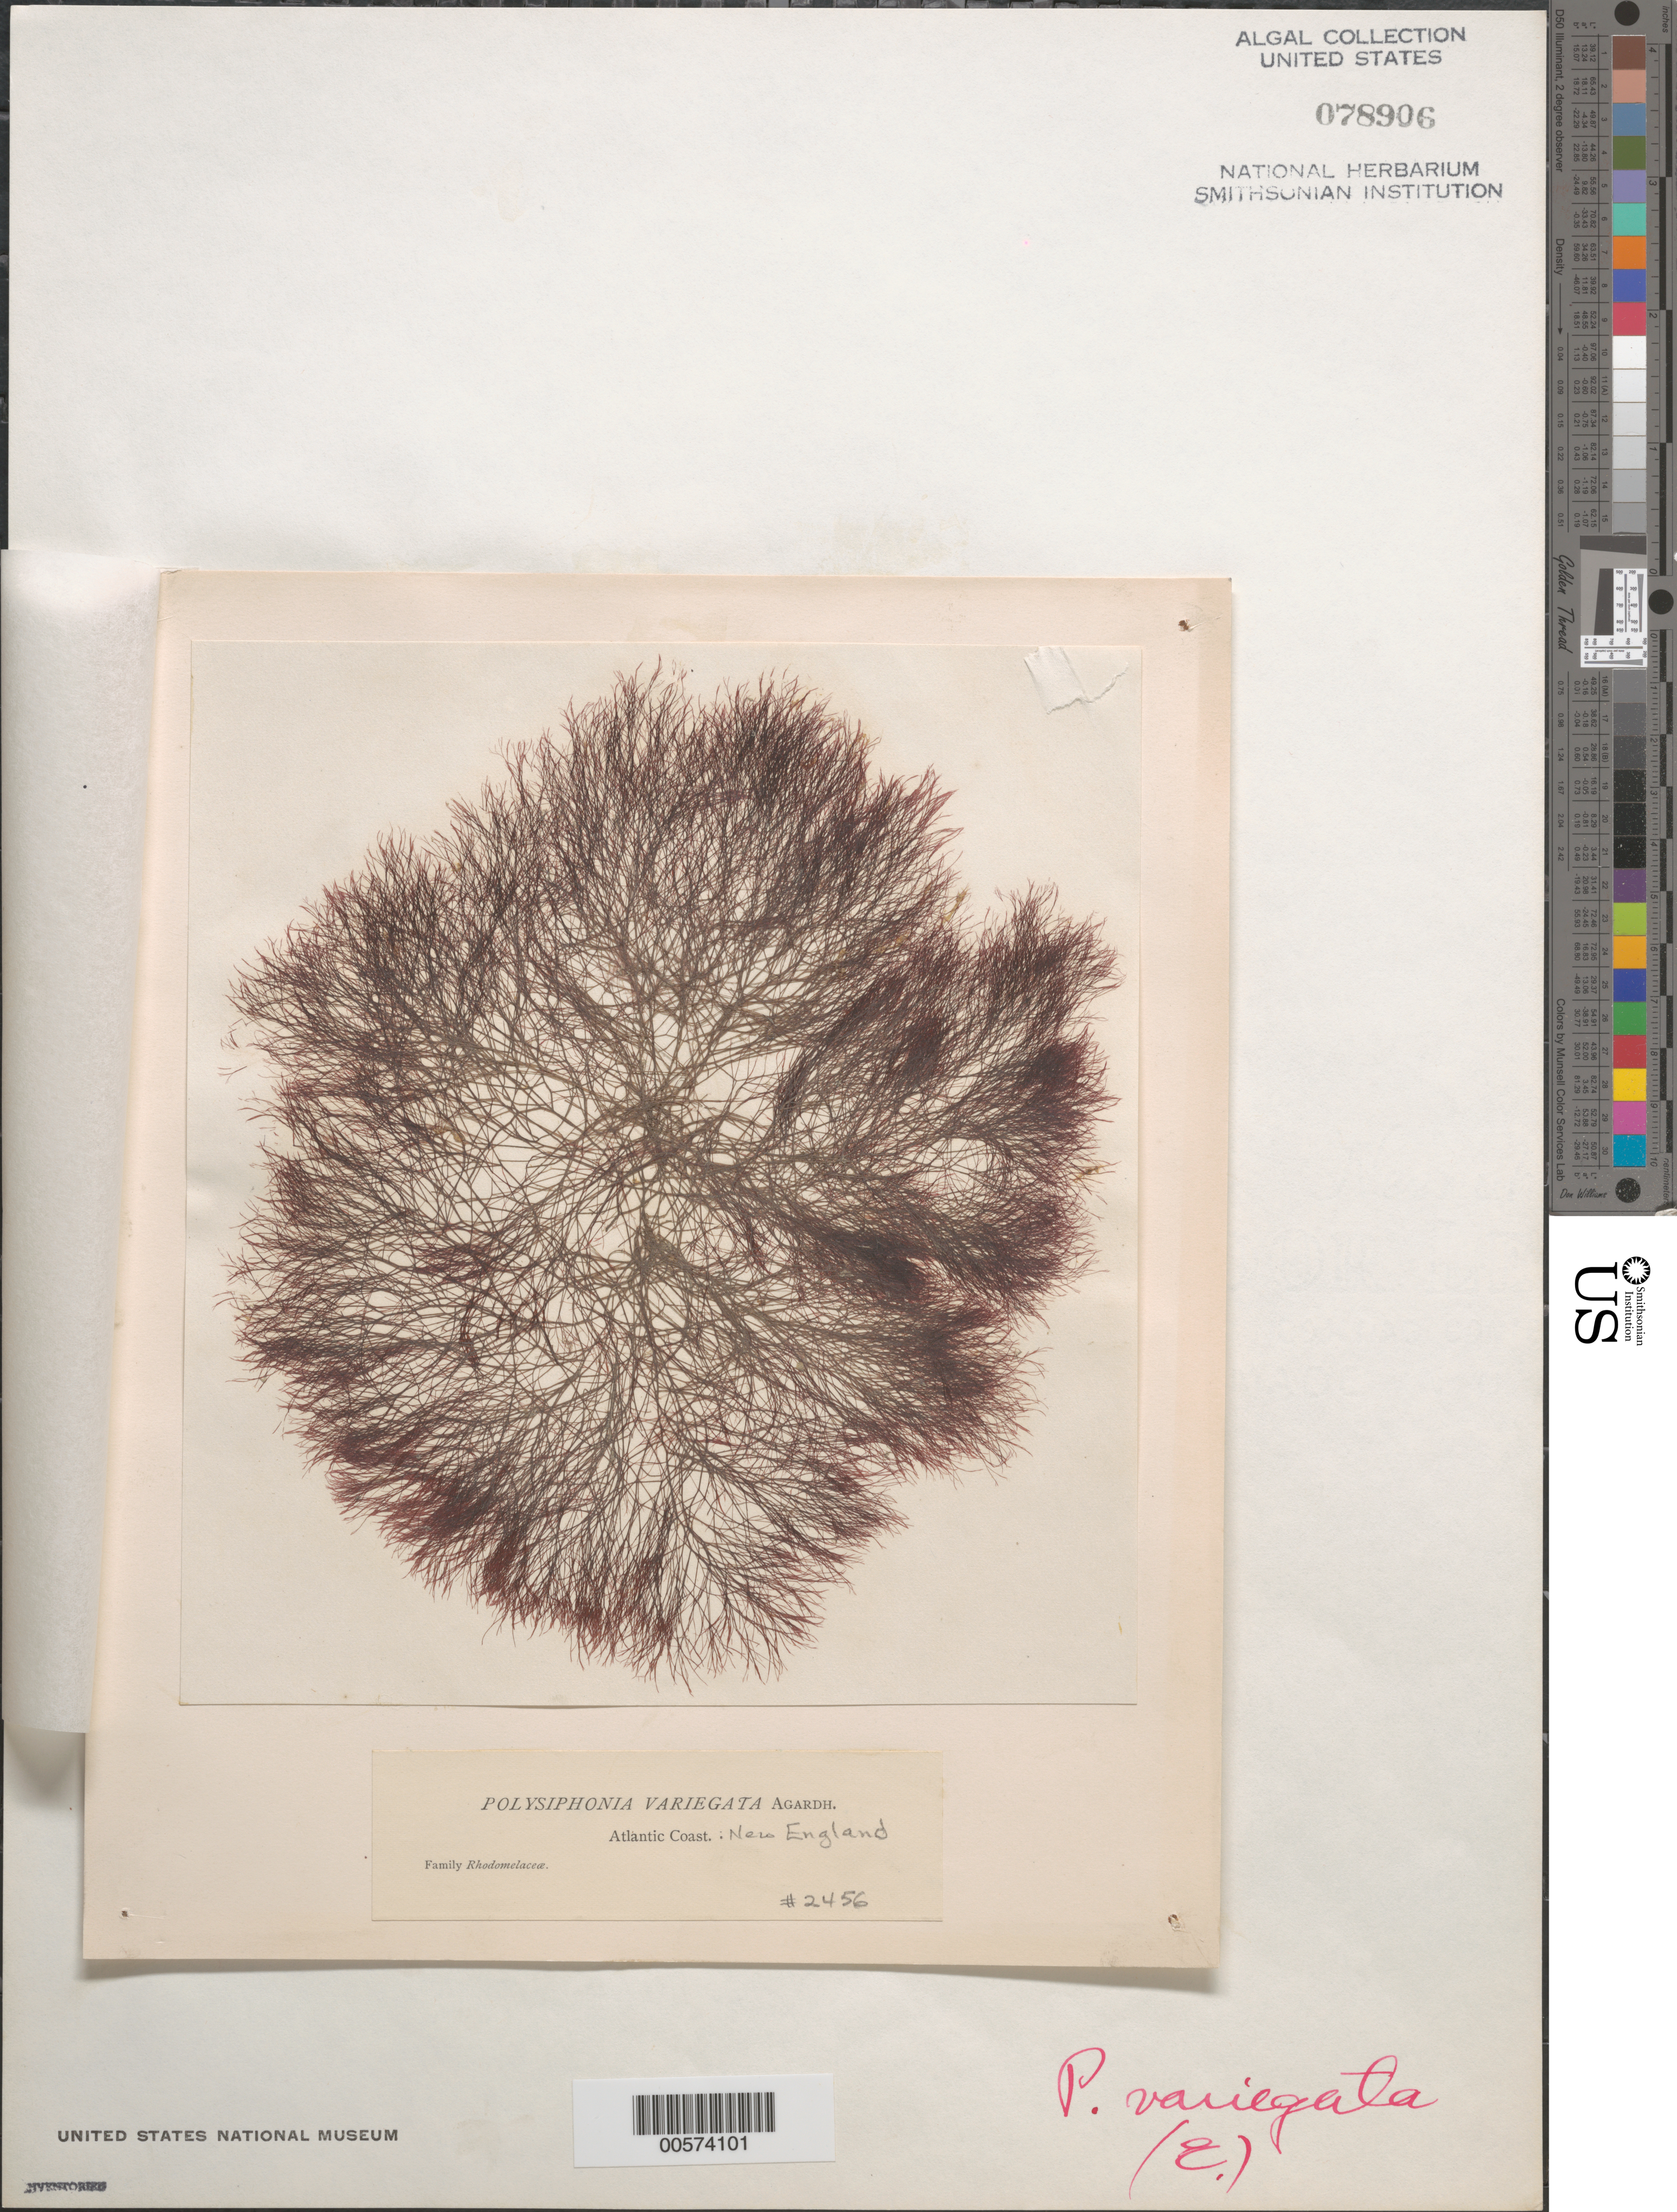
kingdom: Plantae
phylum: Rhodophyta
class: Florideophyceae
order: Ceramiales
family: Rhodomelaceae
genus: Carradoriella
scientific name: Carradoriella denudata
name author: (Dillwyn) Savoie & G.W. Saunders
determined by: Algae name updating Project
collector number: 2456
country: United States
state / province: New England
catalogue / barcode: US 78906